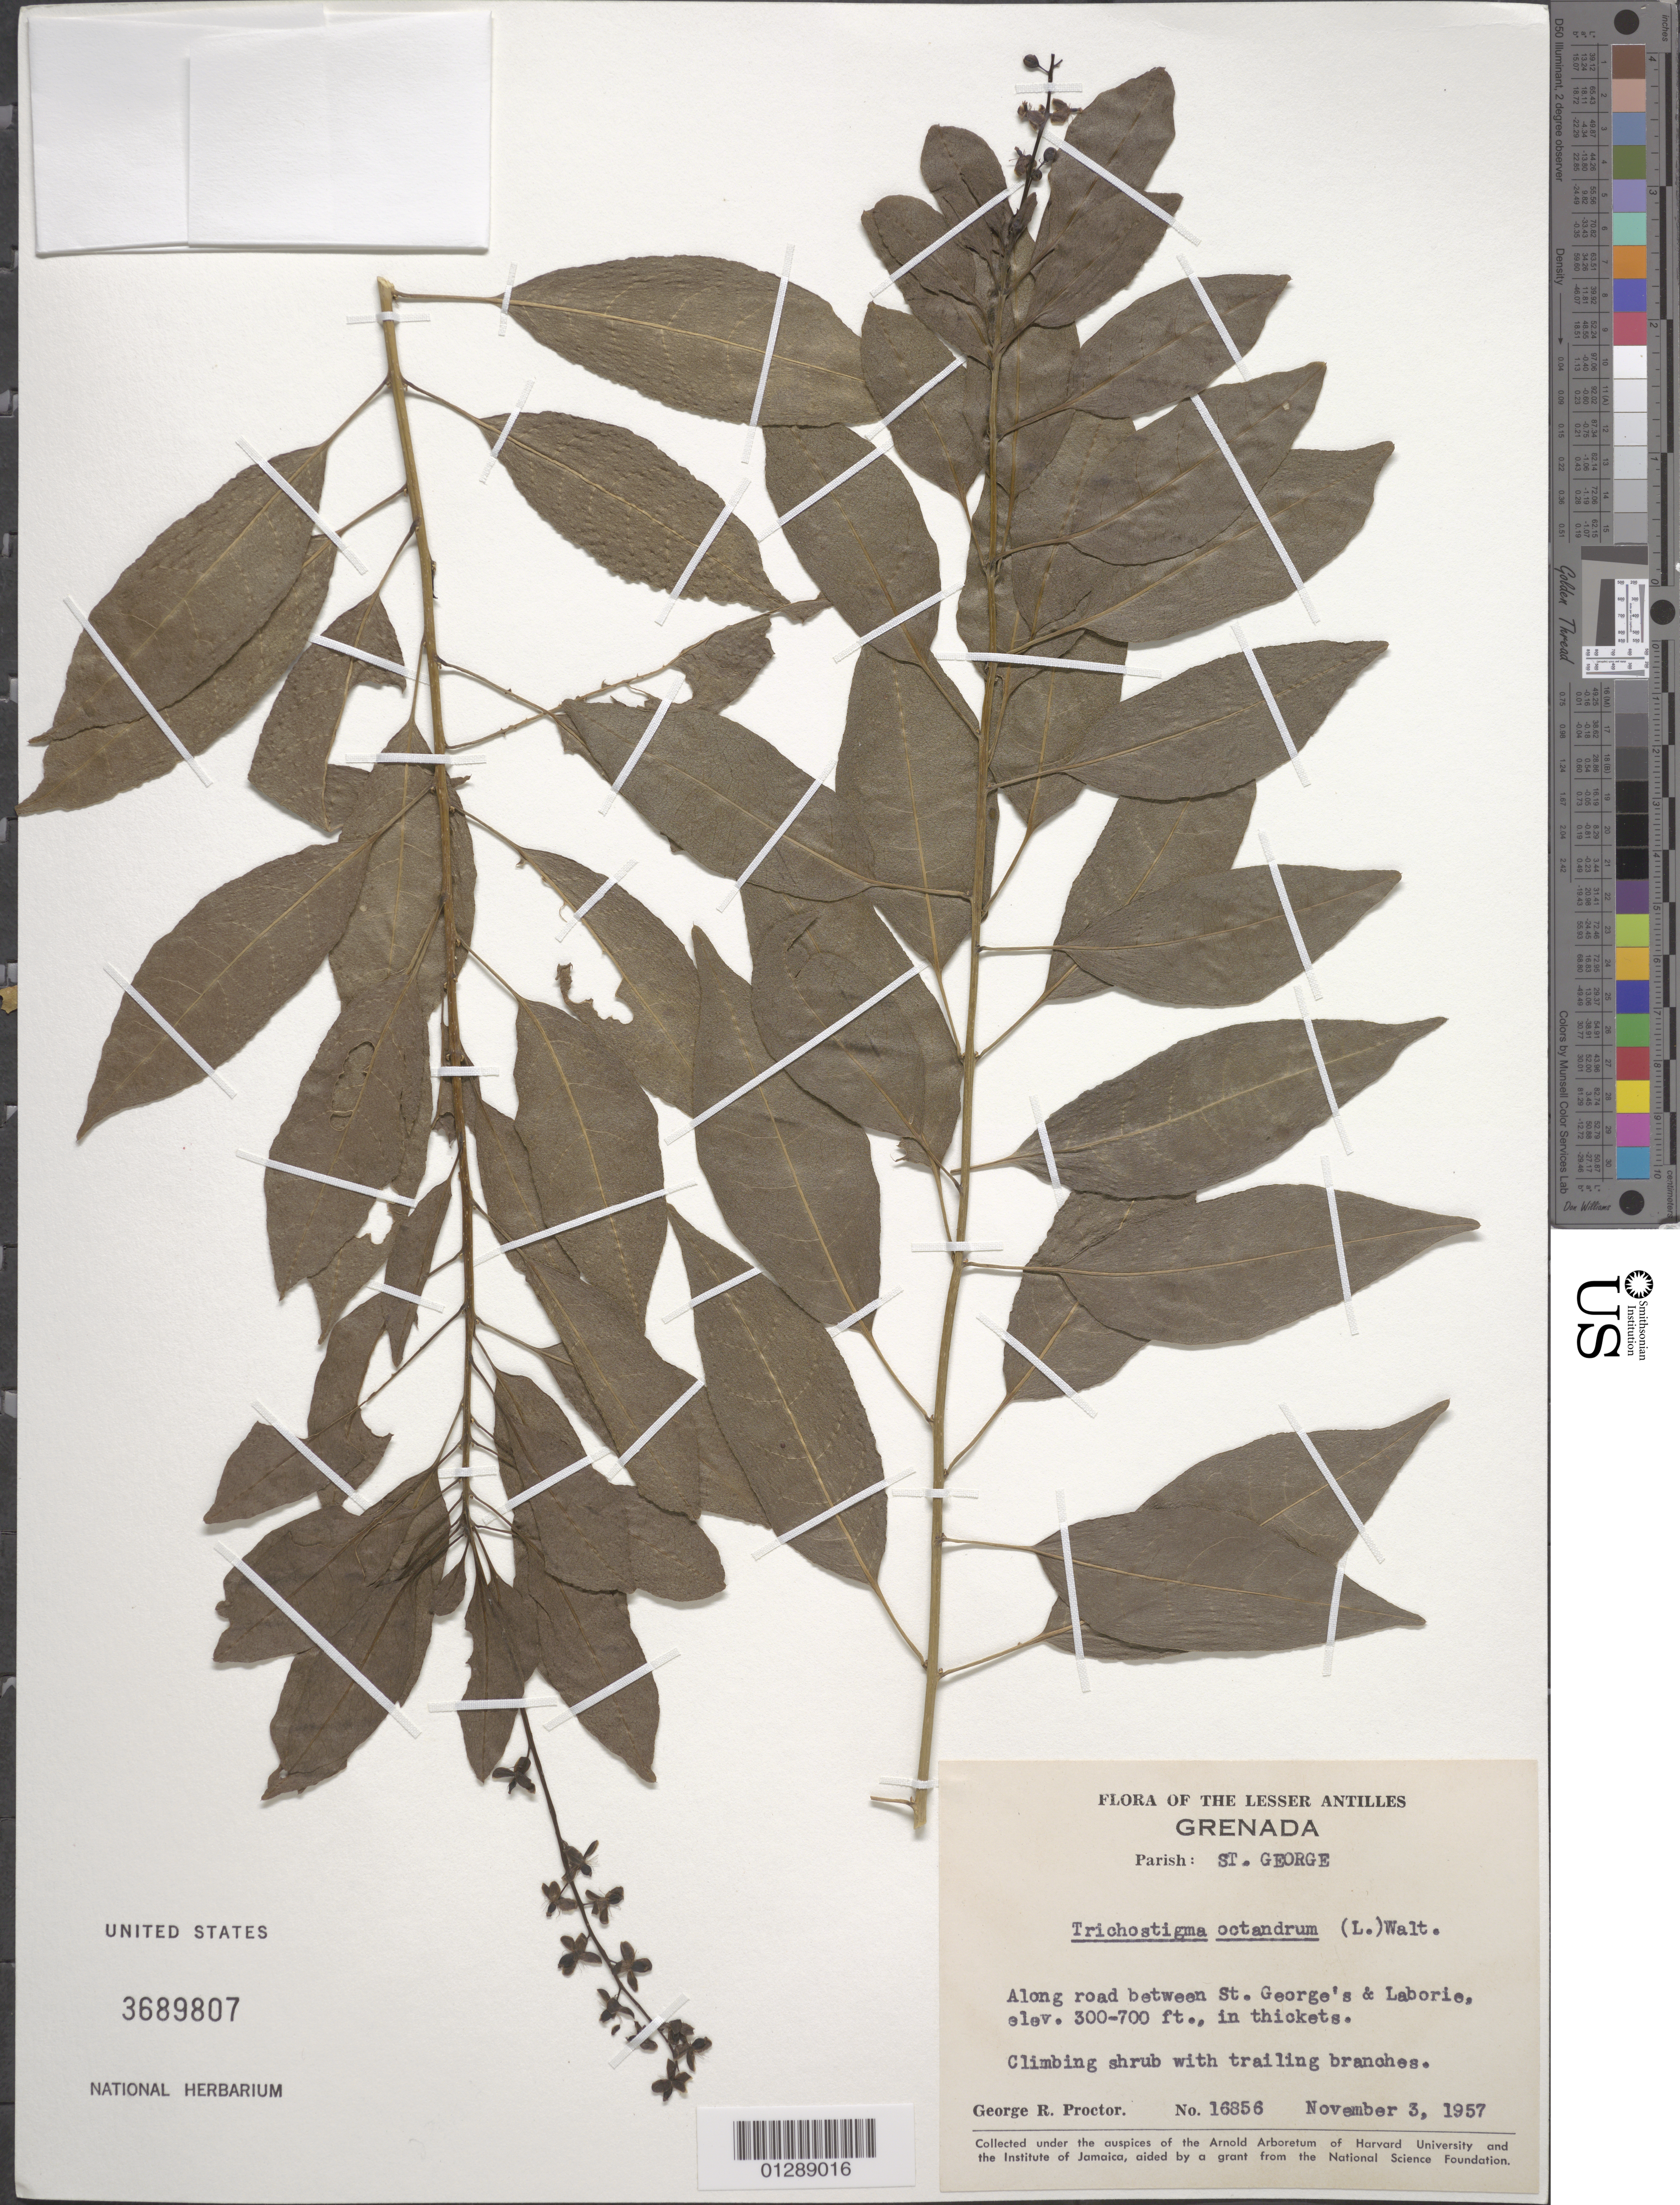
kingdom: Plantae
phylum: Tracheophyta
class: Magnoliopsida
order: Caryophyllales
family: Phytolaccaceae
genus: Trichostigma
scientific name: Trichostigma octandrum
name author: (L.) H. Walter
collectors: G. R. Proctor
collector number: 16856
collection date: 1957-11-03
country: Grenada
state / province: Saint George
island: Grenada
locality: Road between St. George's and Laborie.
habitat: In thickets.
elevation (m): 91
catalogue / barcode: US 3689807